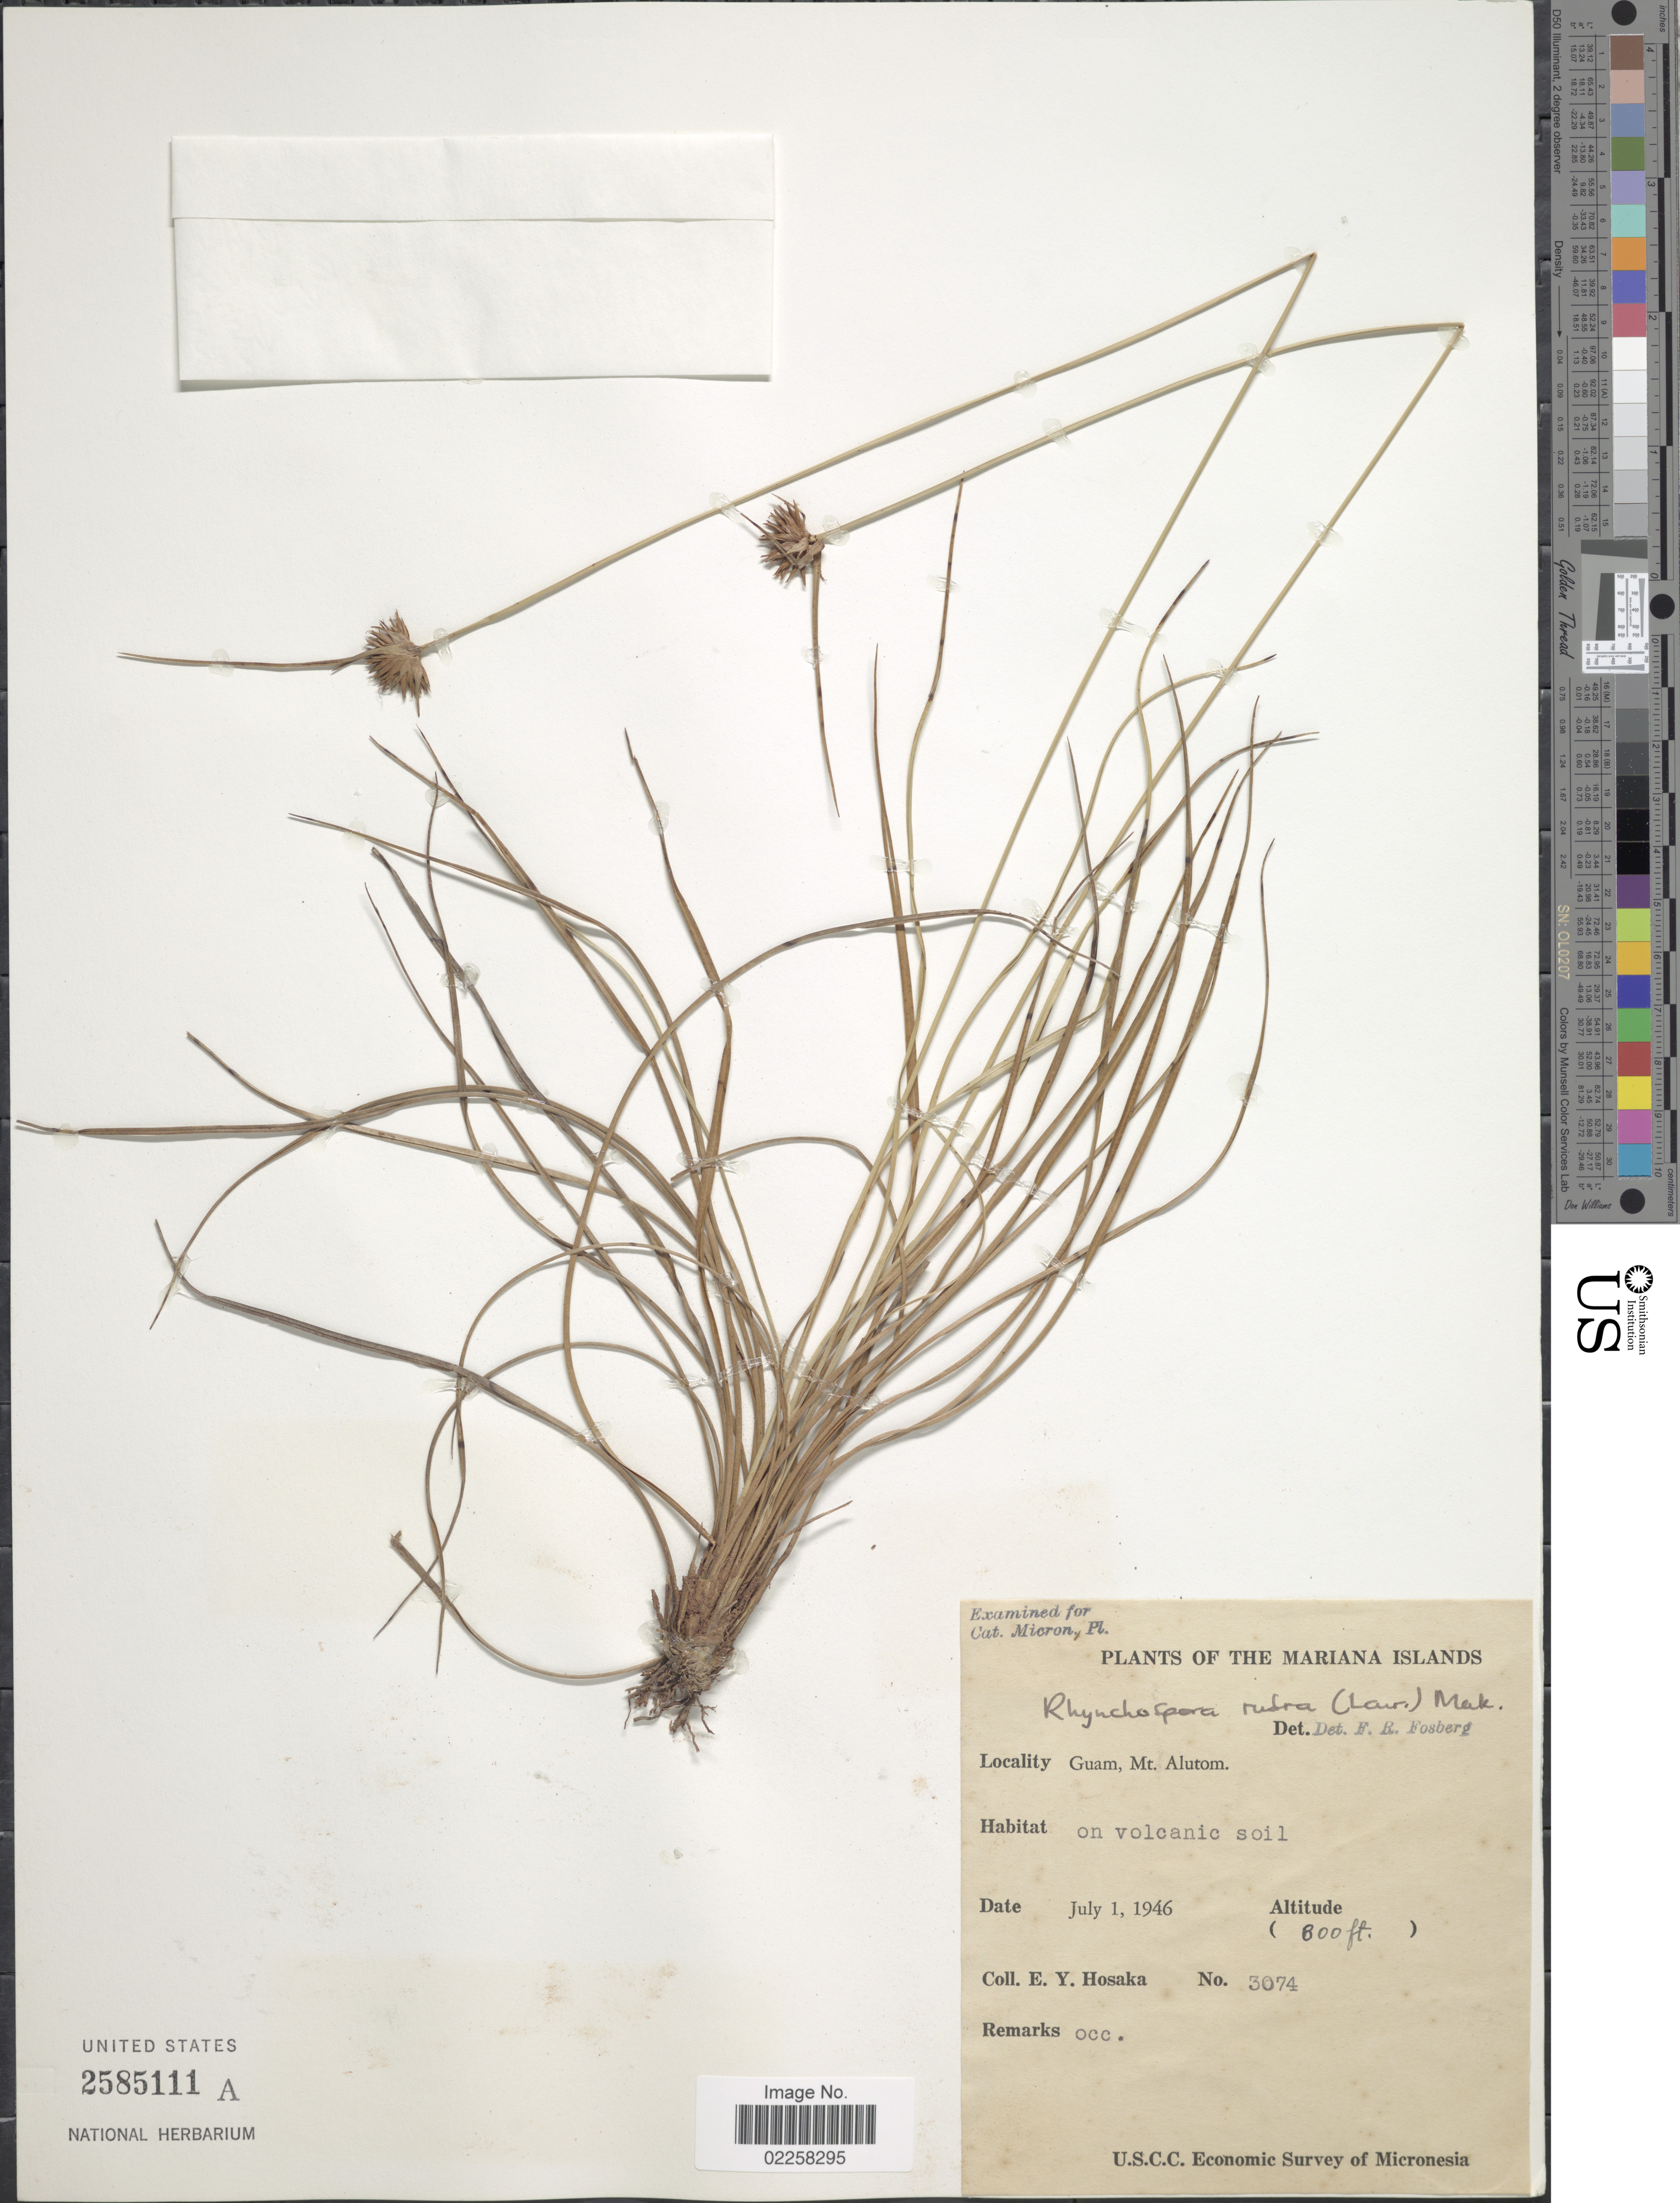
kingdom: Plantae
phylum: Tracheophyta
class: Liliopsida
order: Poales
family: Cyperaceae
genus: Rhynchospora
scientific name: Rhynchospora rubra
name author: (Lour.) Makino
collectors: E. Y. Hosaka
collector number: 3074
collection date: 1946-07-01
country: Guam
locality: The Mariana Islands, Guam, Mt. Alutom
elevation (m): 244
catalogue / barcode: US 2585111A